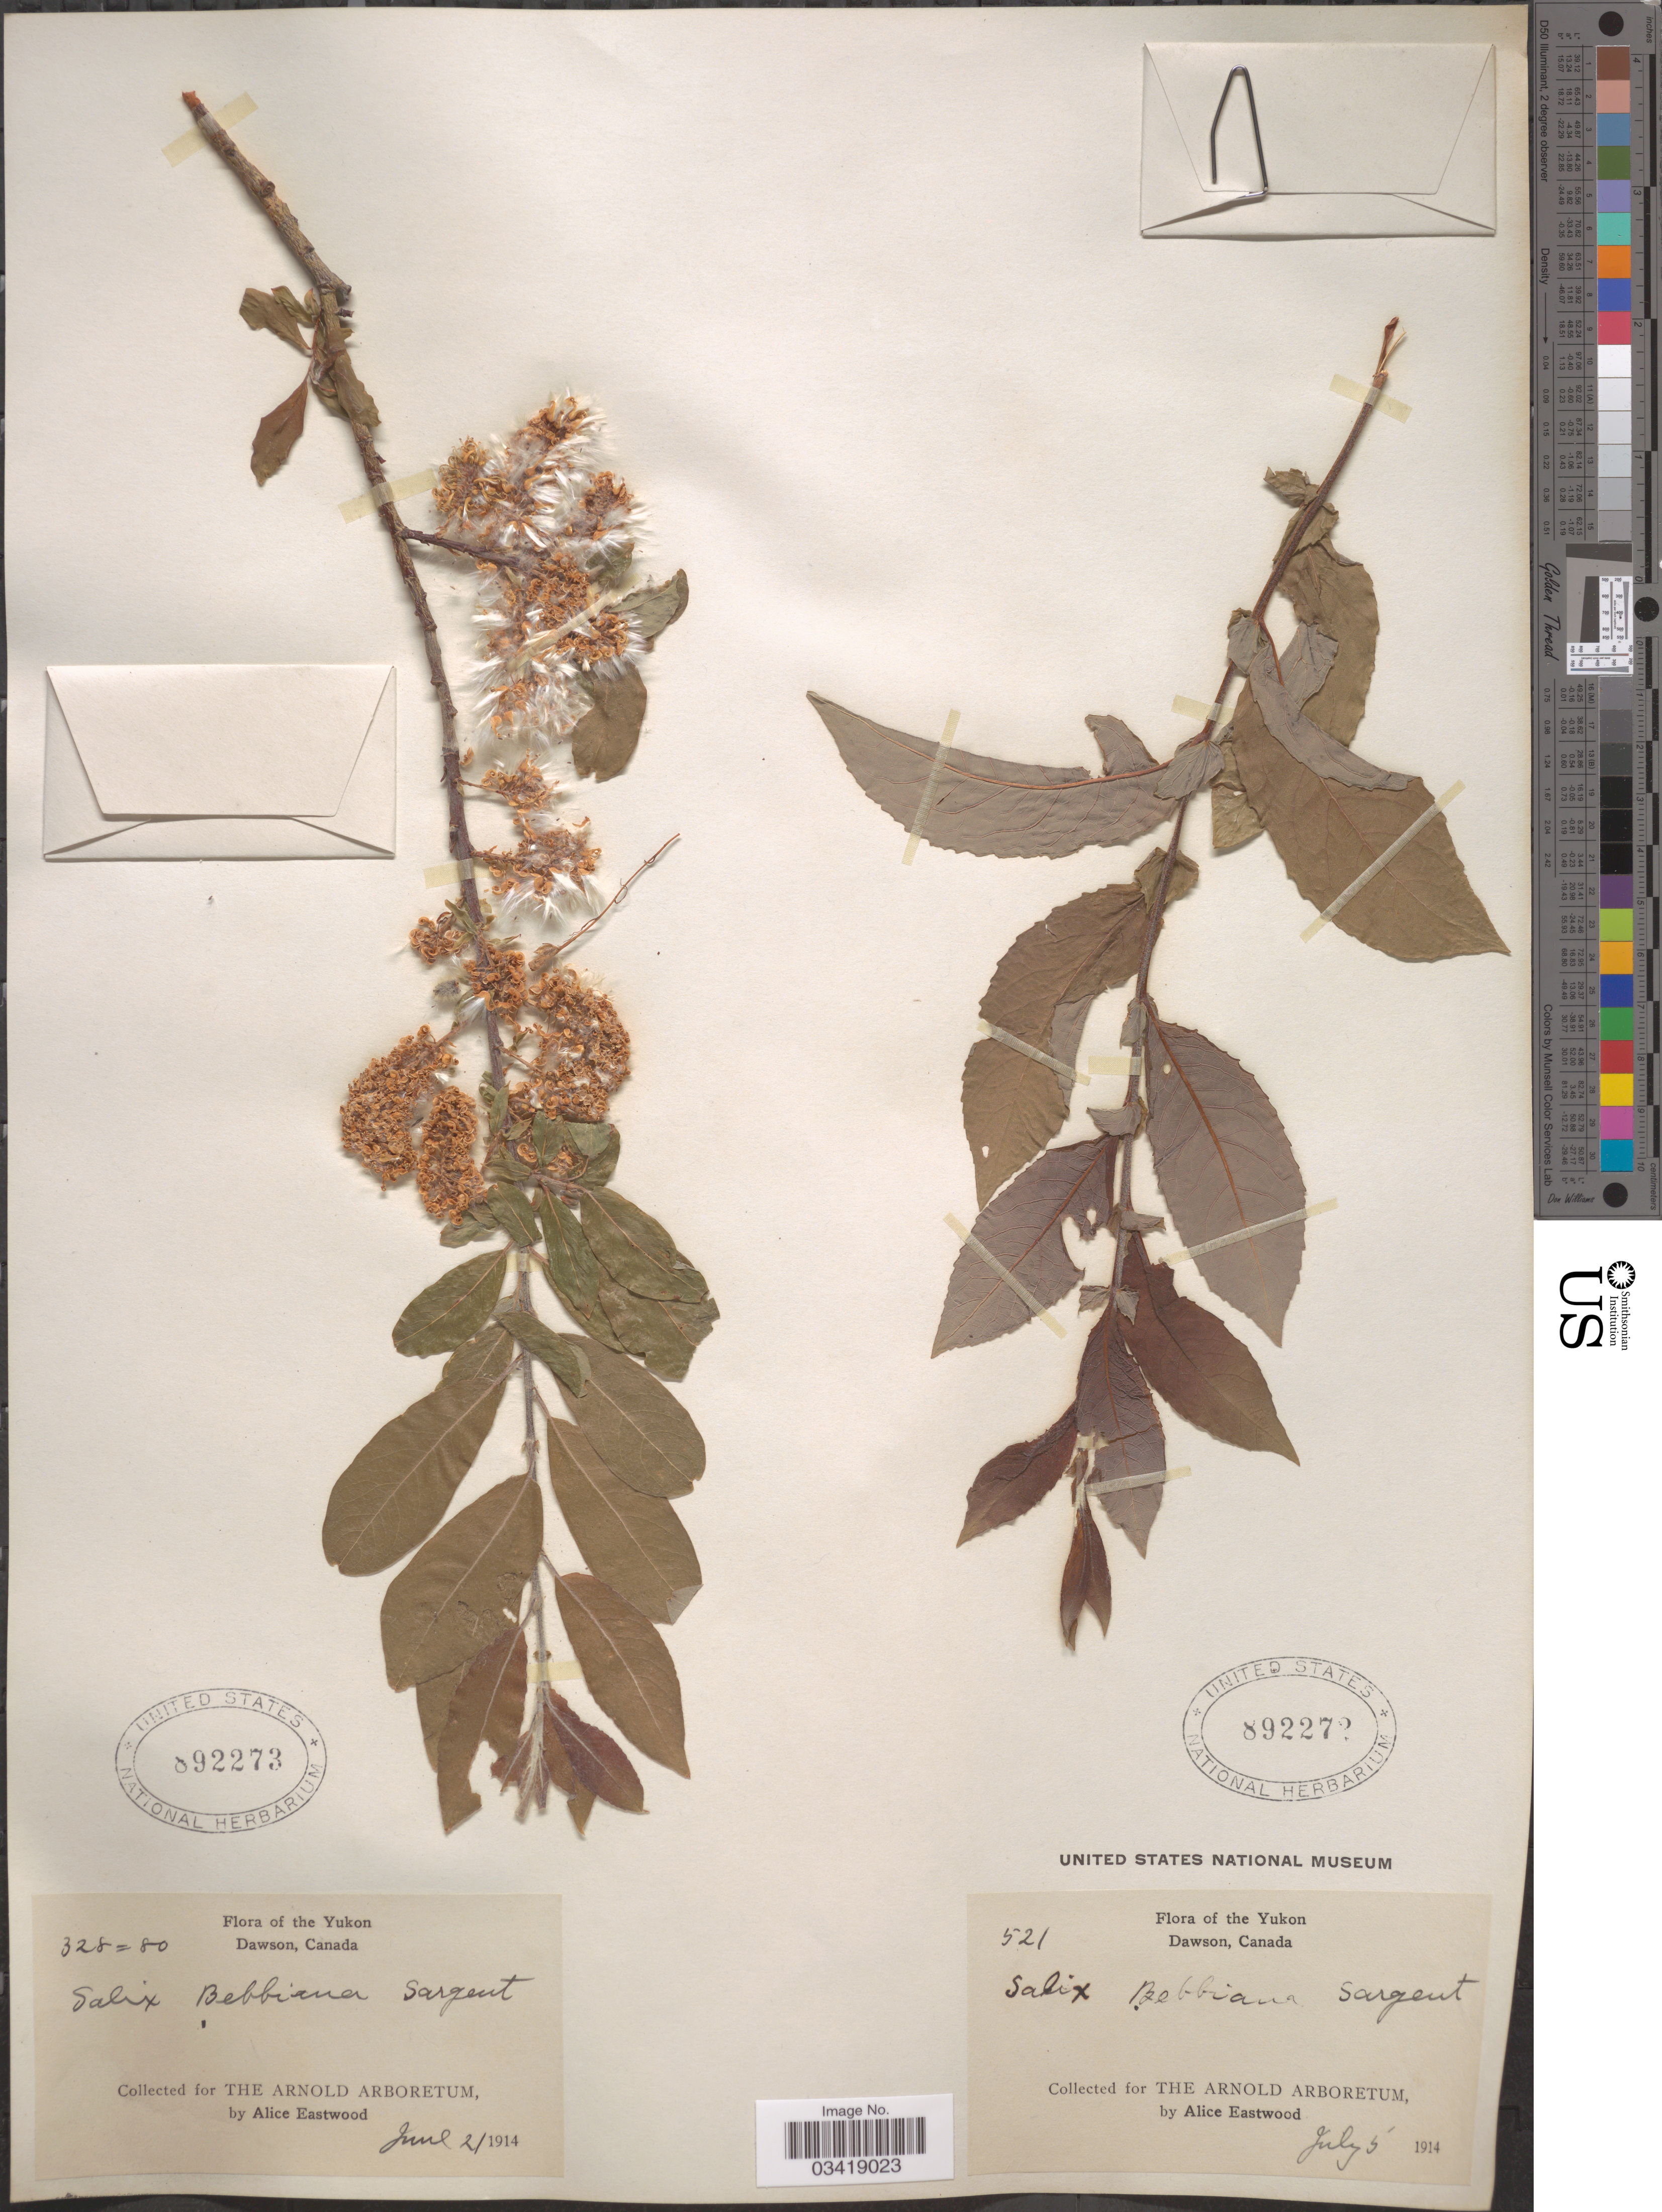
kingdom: Plantae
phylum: Tracheophyta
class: Magnoliopsida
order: Malpighiales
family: Salicaceae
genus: Salix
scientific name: Salix bebbiana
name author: Sarg.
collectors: A. Eastwood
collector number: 328=80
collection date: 1914-06-21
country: Canada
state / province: Yukon Territory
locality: Yukon. Dawson.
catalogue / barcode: US 892273-2